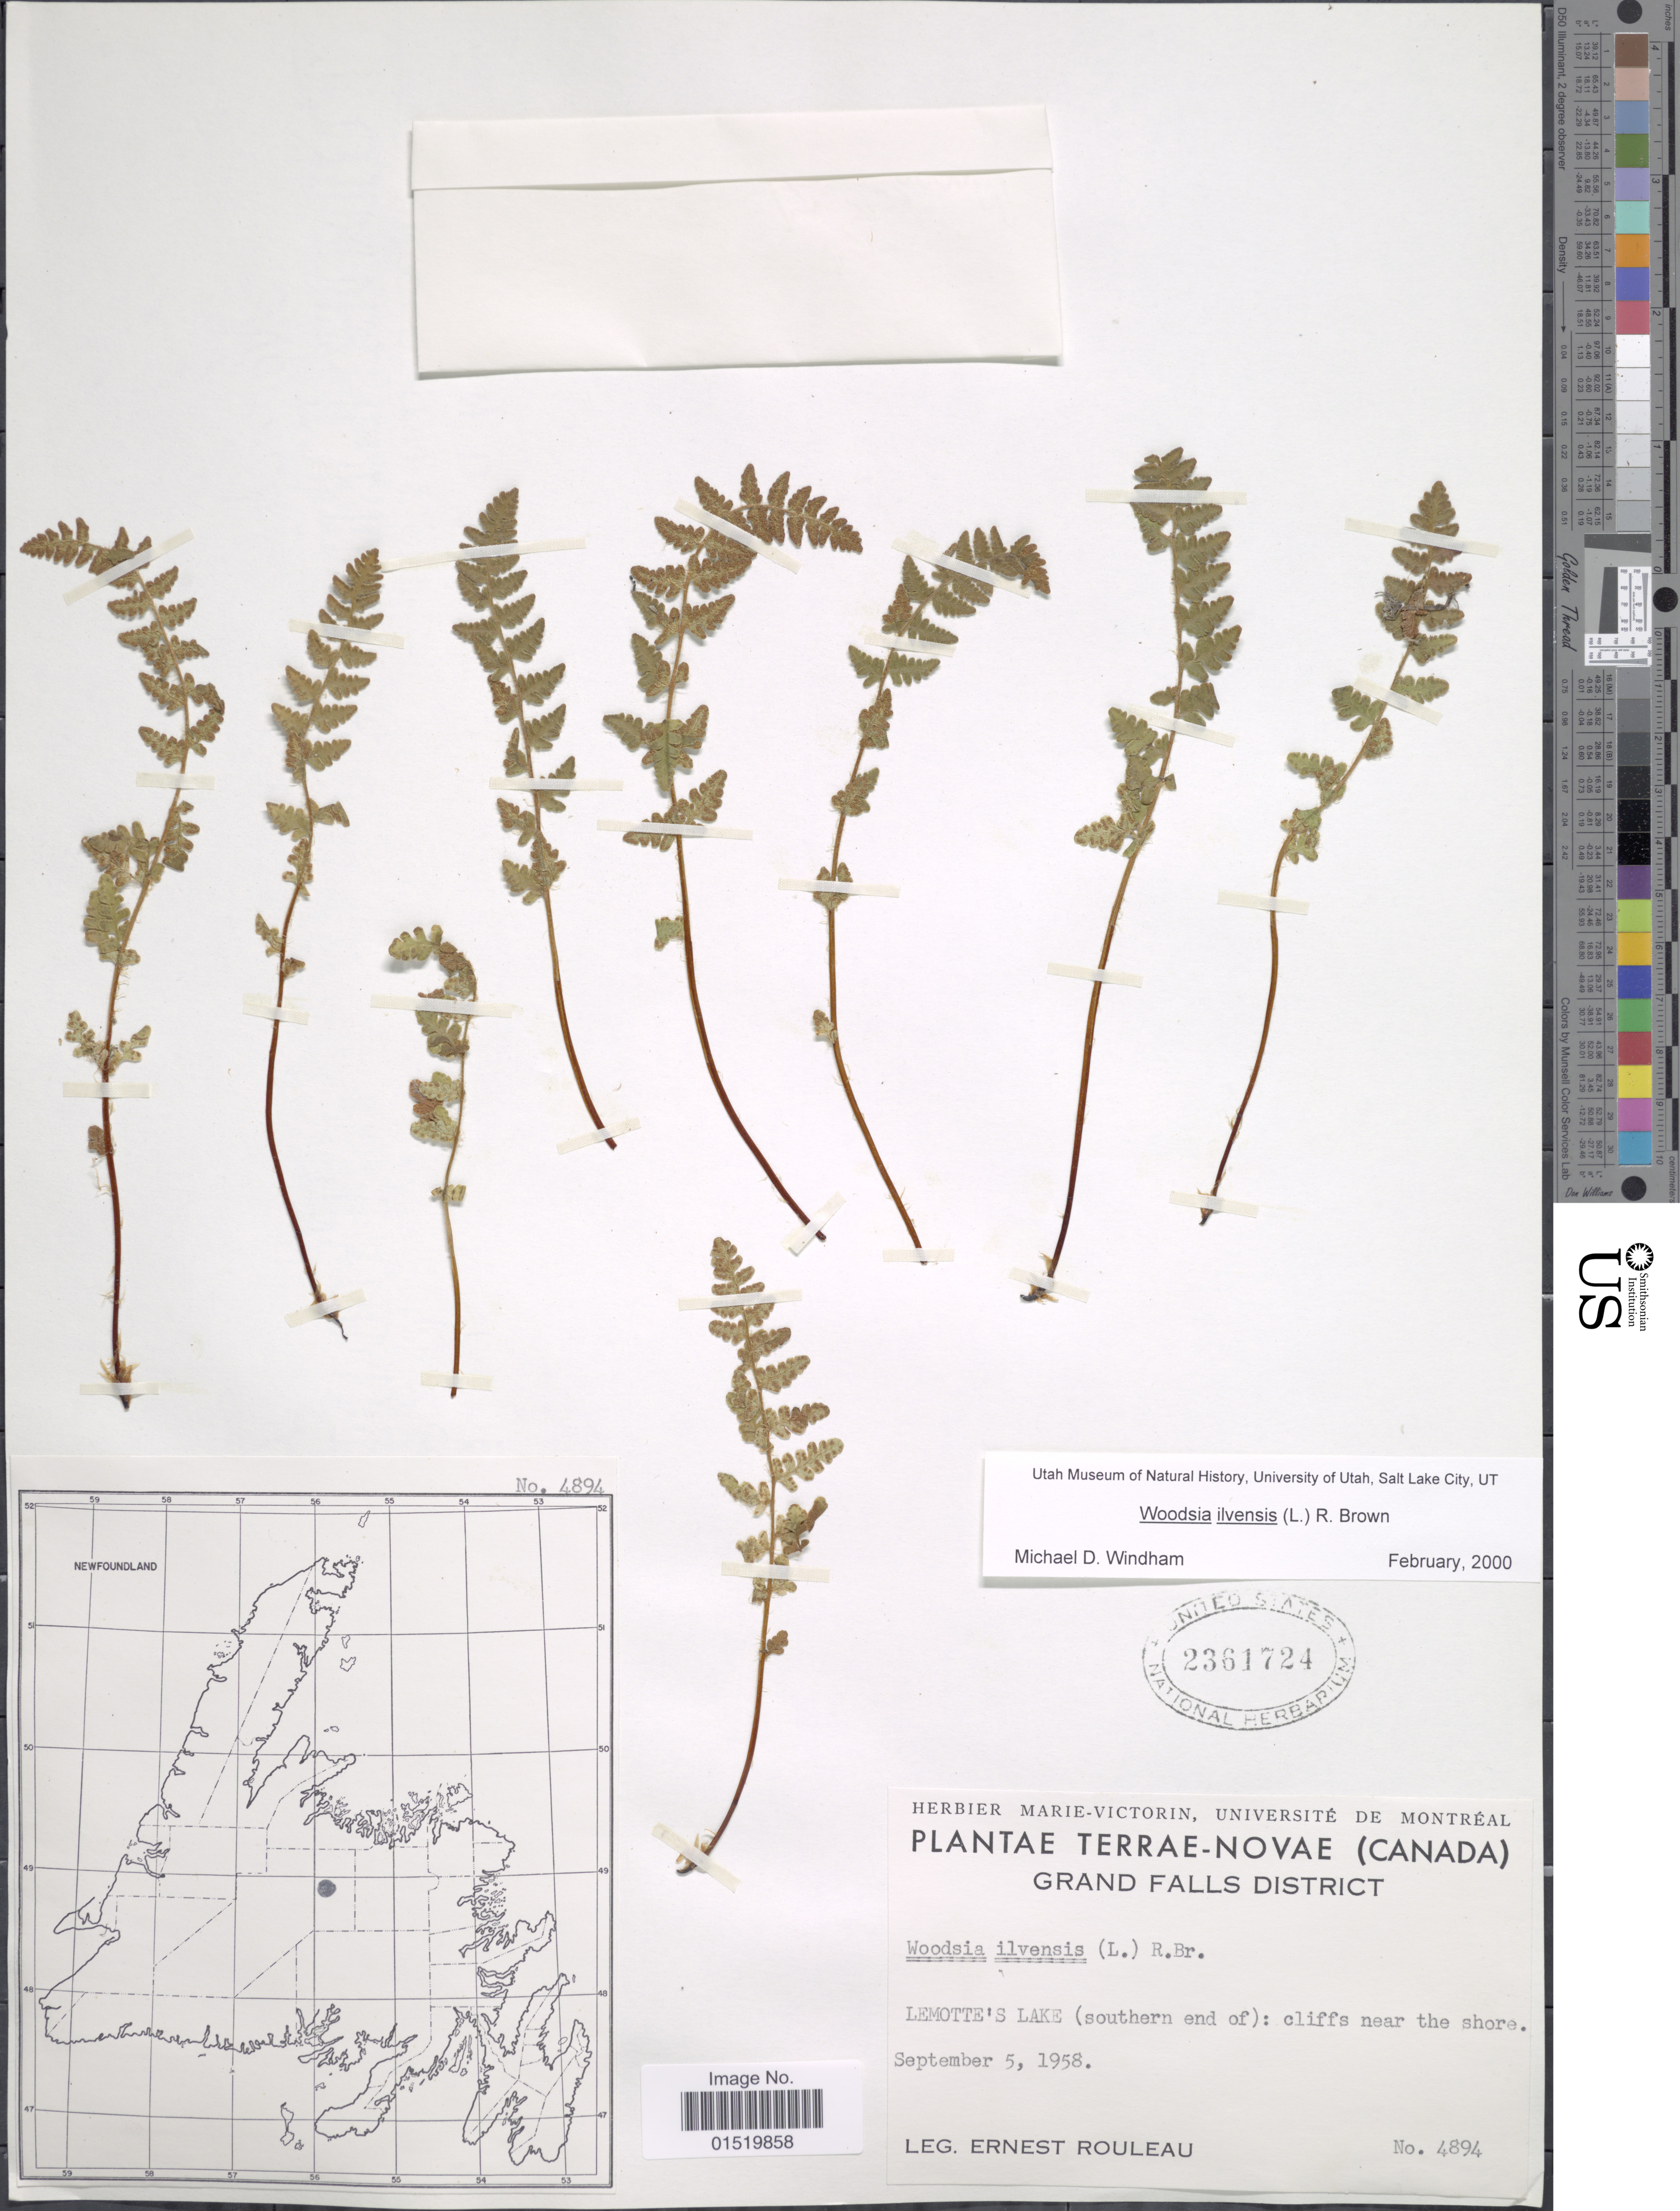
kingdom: Plantae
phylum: Tracheophyta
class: Polypodiopsida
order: Polypodiales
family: Woodsiaceae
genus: Woodsia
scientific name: Woodsia ilvensis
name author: (L.) R. Br.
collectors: J. Rouleau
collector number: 4894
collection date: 1958-09-05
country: Canada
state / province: Newfoundland and Labrador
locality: Terrae-Novae, Grand Falls District, Lemotte's Lake (southern end of): cliff near the shore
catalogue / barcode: US 2361724